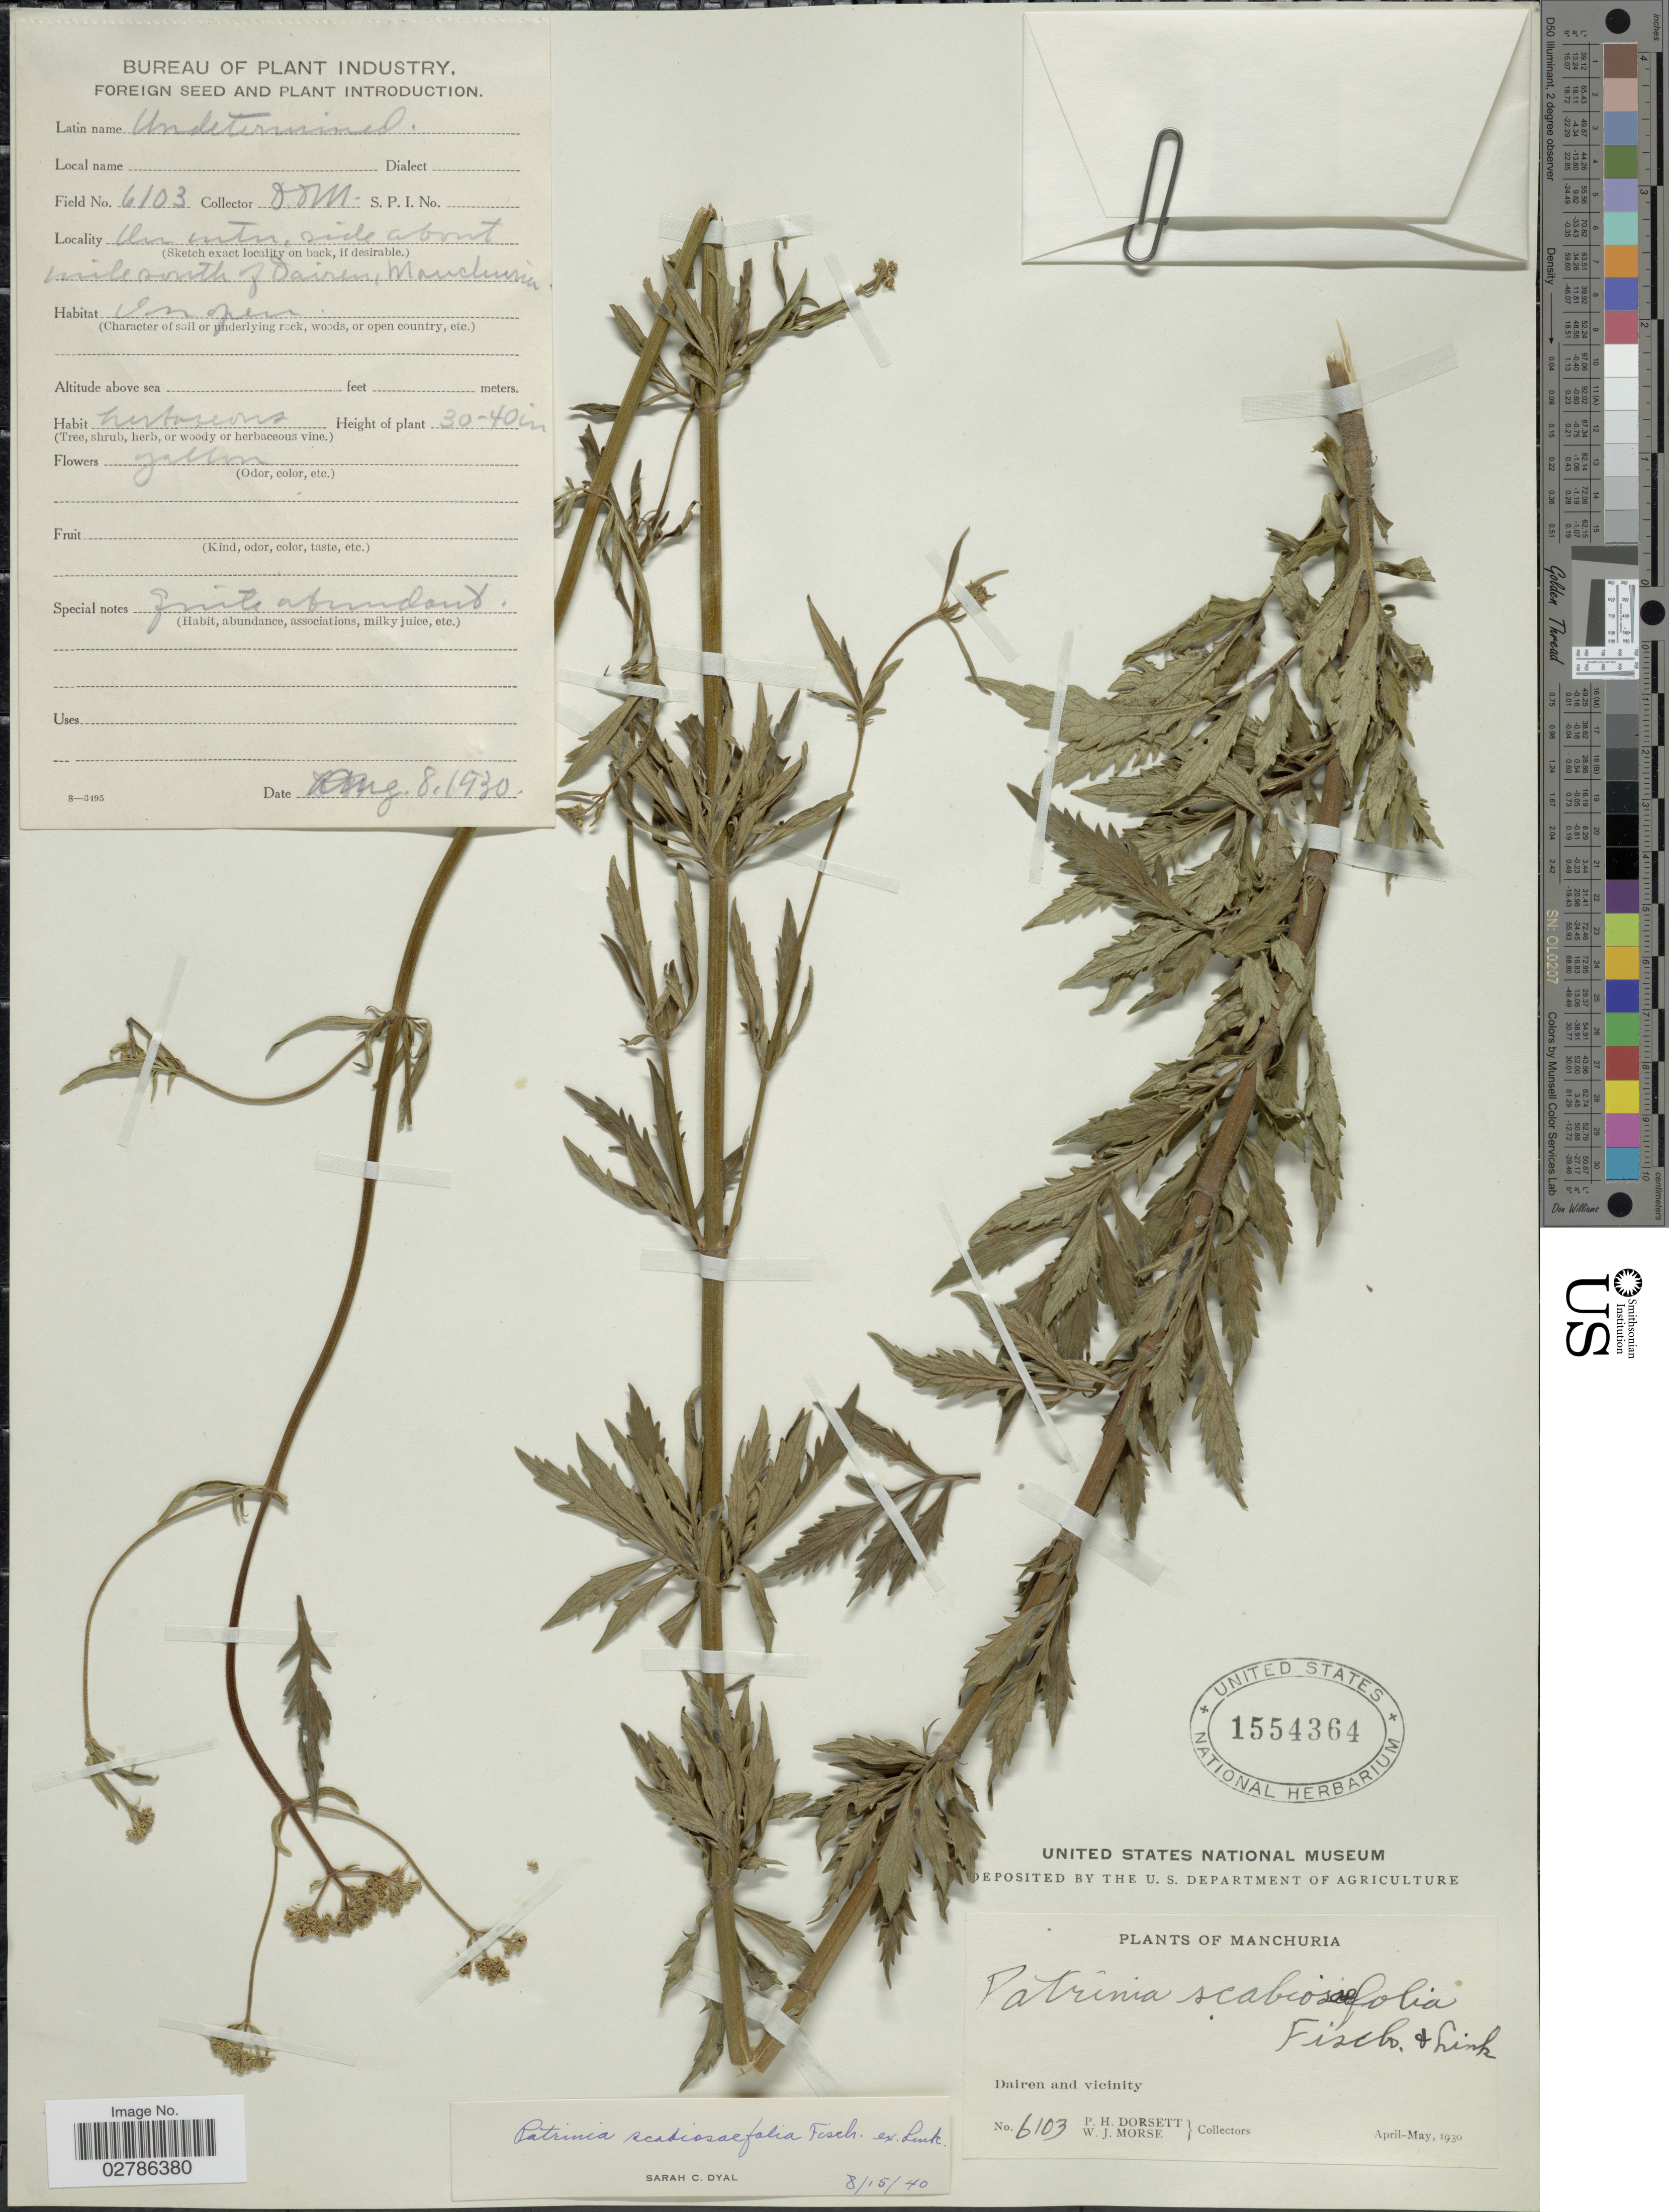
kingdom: Plantae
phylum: Tracheophyta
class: Magnoliopsida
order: Dipsacales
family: Caprifoliaceae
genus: Patrinia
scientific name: Patrinia scabiosifolia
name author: Link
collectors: P. H. Dorsett & W. J. Morse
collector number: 6103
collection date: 1930-08-08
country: China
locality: Manchuria, Dairen and vicinity, On mntn side about mile south of Dairen, Manchuria.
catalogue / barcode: US 1554364